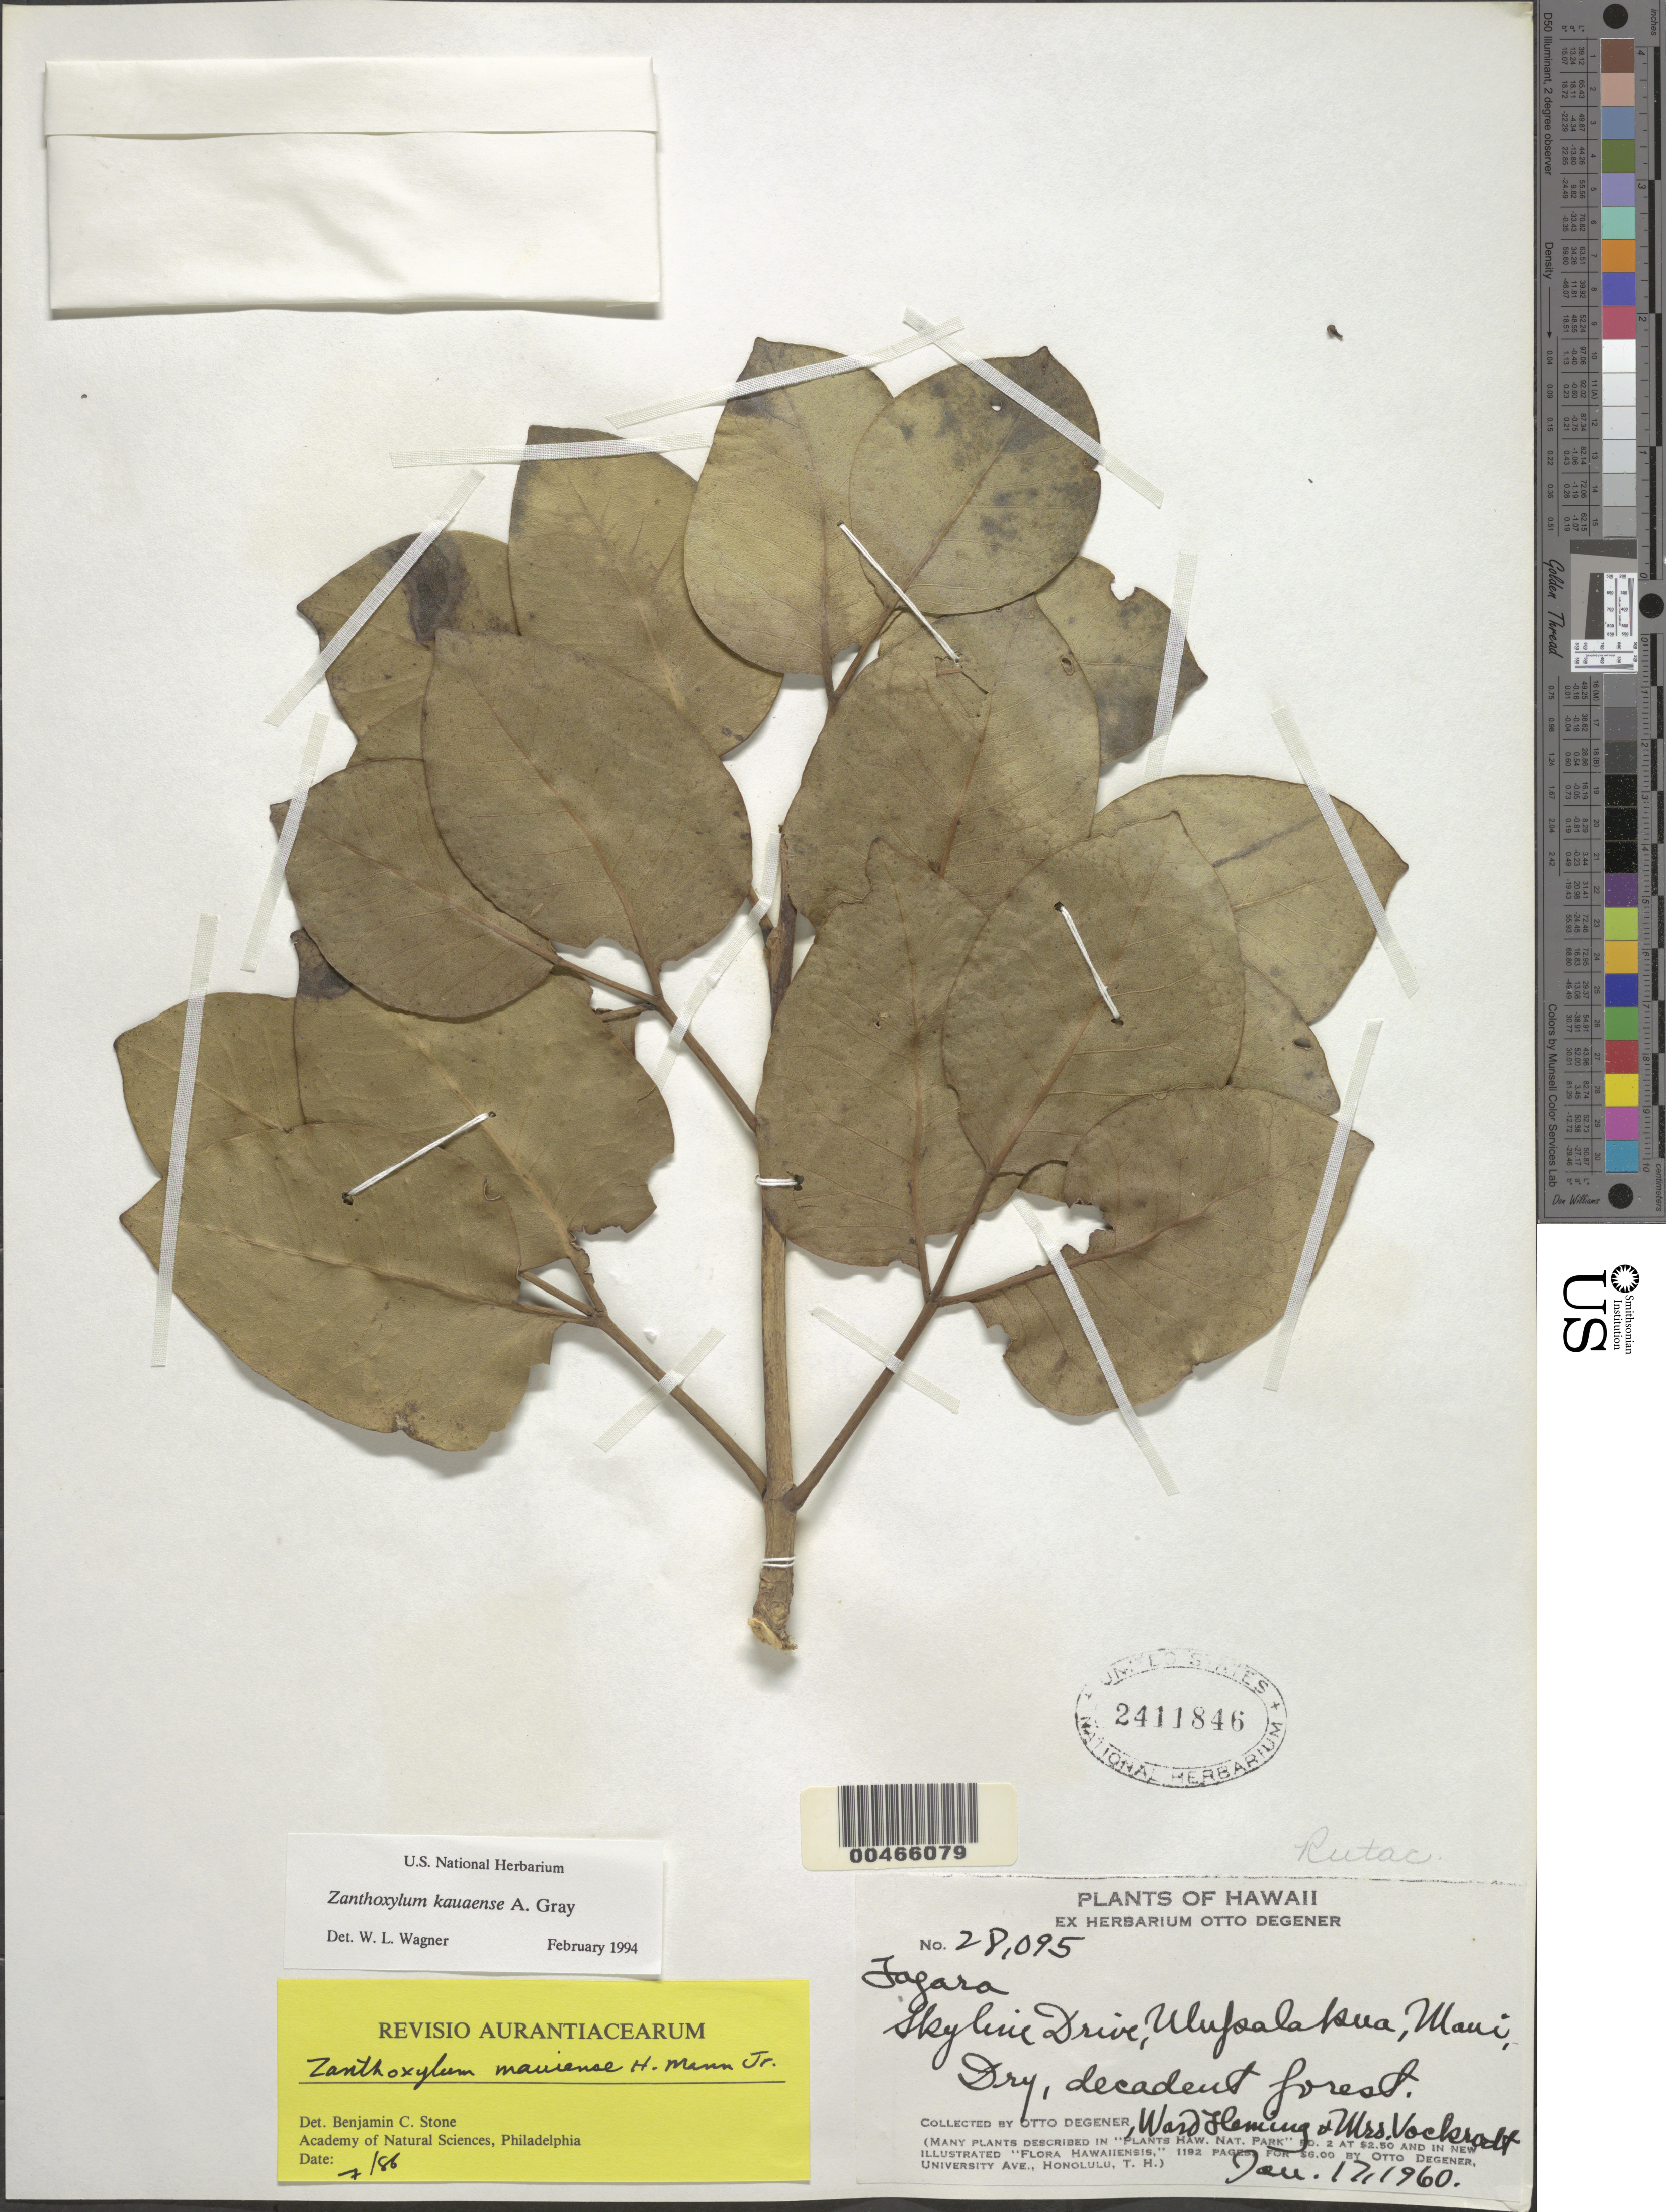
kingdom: Plantae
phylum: Tracheophyta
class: Magnoliopsida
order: Sapindales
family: Rutaceae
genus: Zanthoxylum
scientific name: Zanthoxylum kauaense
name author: A. Gray in Wilkes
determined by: Wagner, W. L., (BOT), Smithsonian Institution - National Museum of Natural History (UNITED STATES)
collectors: O. Degener, W. Fleming & Vockratt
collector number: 28095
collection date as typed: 17 Jan 1960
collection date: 1960-01-17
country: United States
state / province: Hawaii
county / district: Maui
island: Maui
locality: Skyline Drive, Ulupalakua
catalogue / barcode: US 2411846